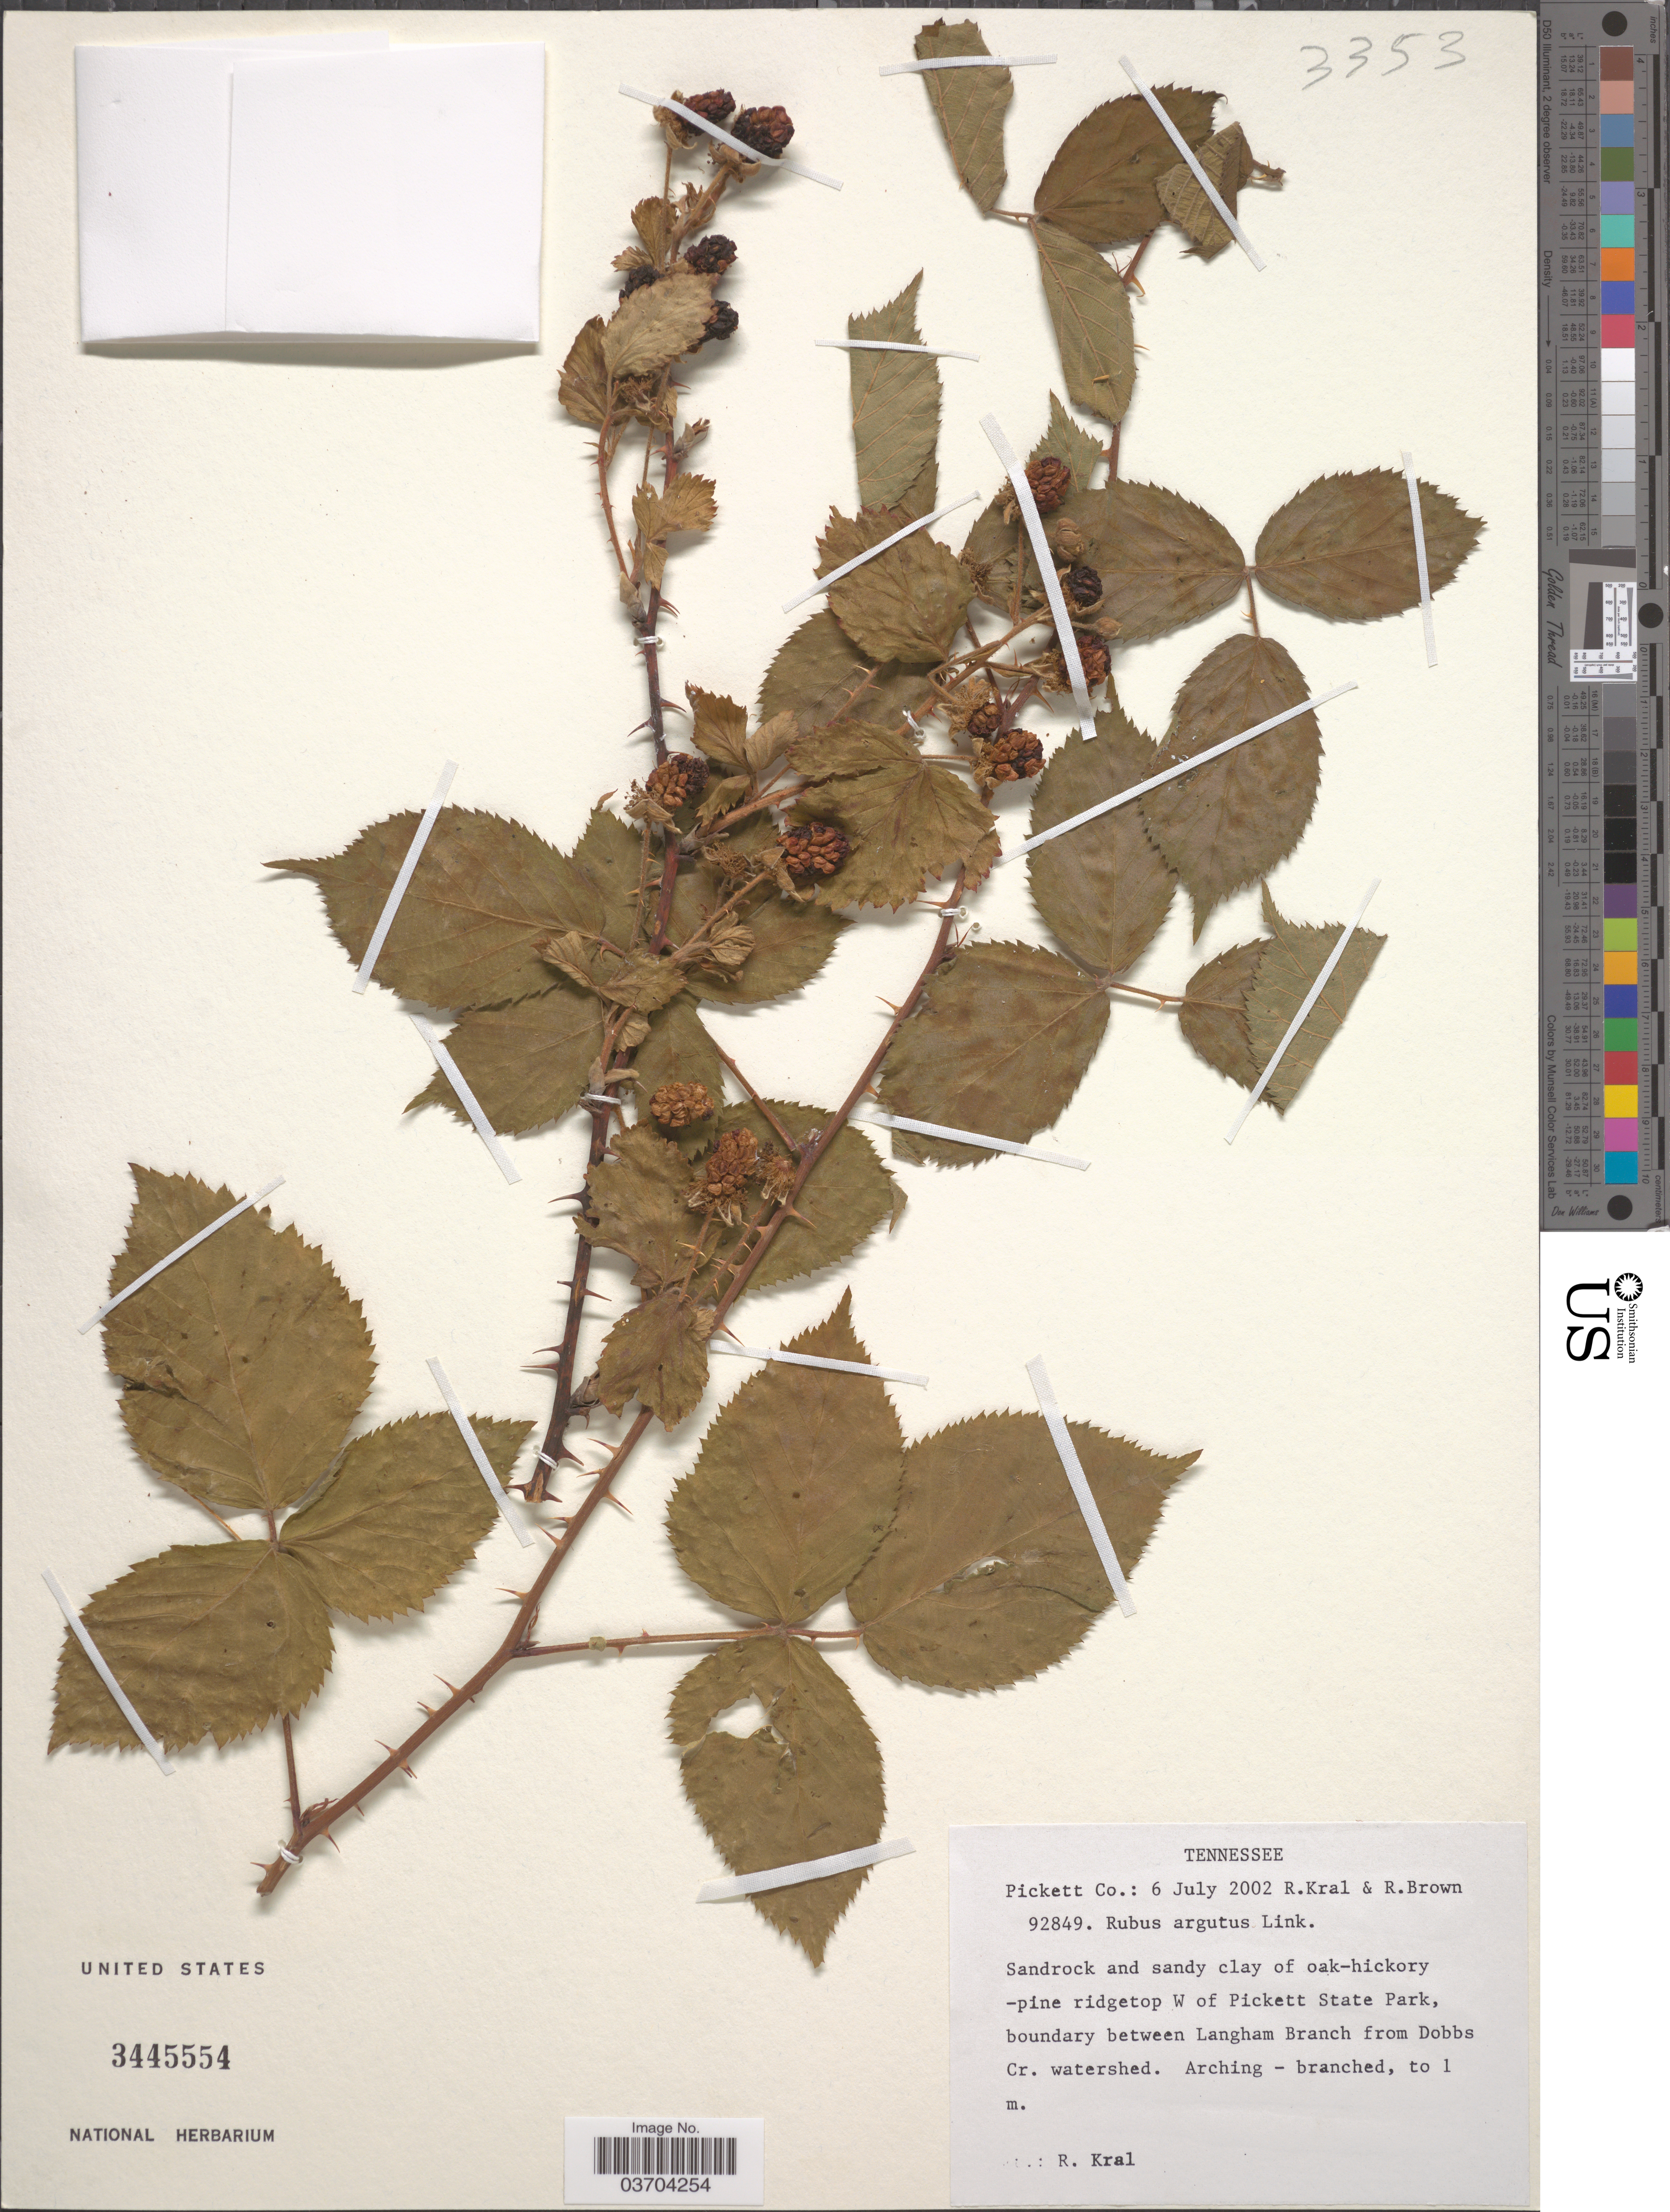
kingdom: Plantae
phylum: Tracheophyta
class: Magnoliopsida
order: Rosales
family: Rosaceae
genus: Rubus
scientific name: Rubus argutus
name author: Link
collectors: R. Kral & R. Brown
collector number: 92849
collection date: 2002-07-06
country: United States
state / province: Tennessee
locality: Pickett Co. Sandrock and sandy clay of oak-hickory-pine ridgetop W of Pickett State Park, boundary between Langham Branch from Dobbs Cr. watershed.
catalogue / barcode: US 3445554